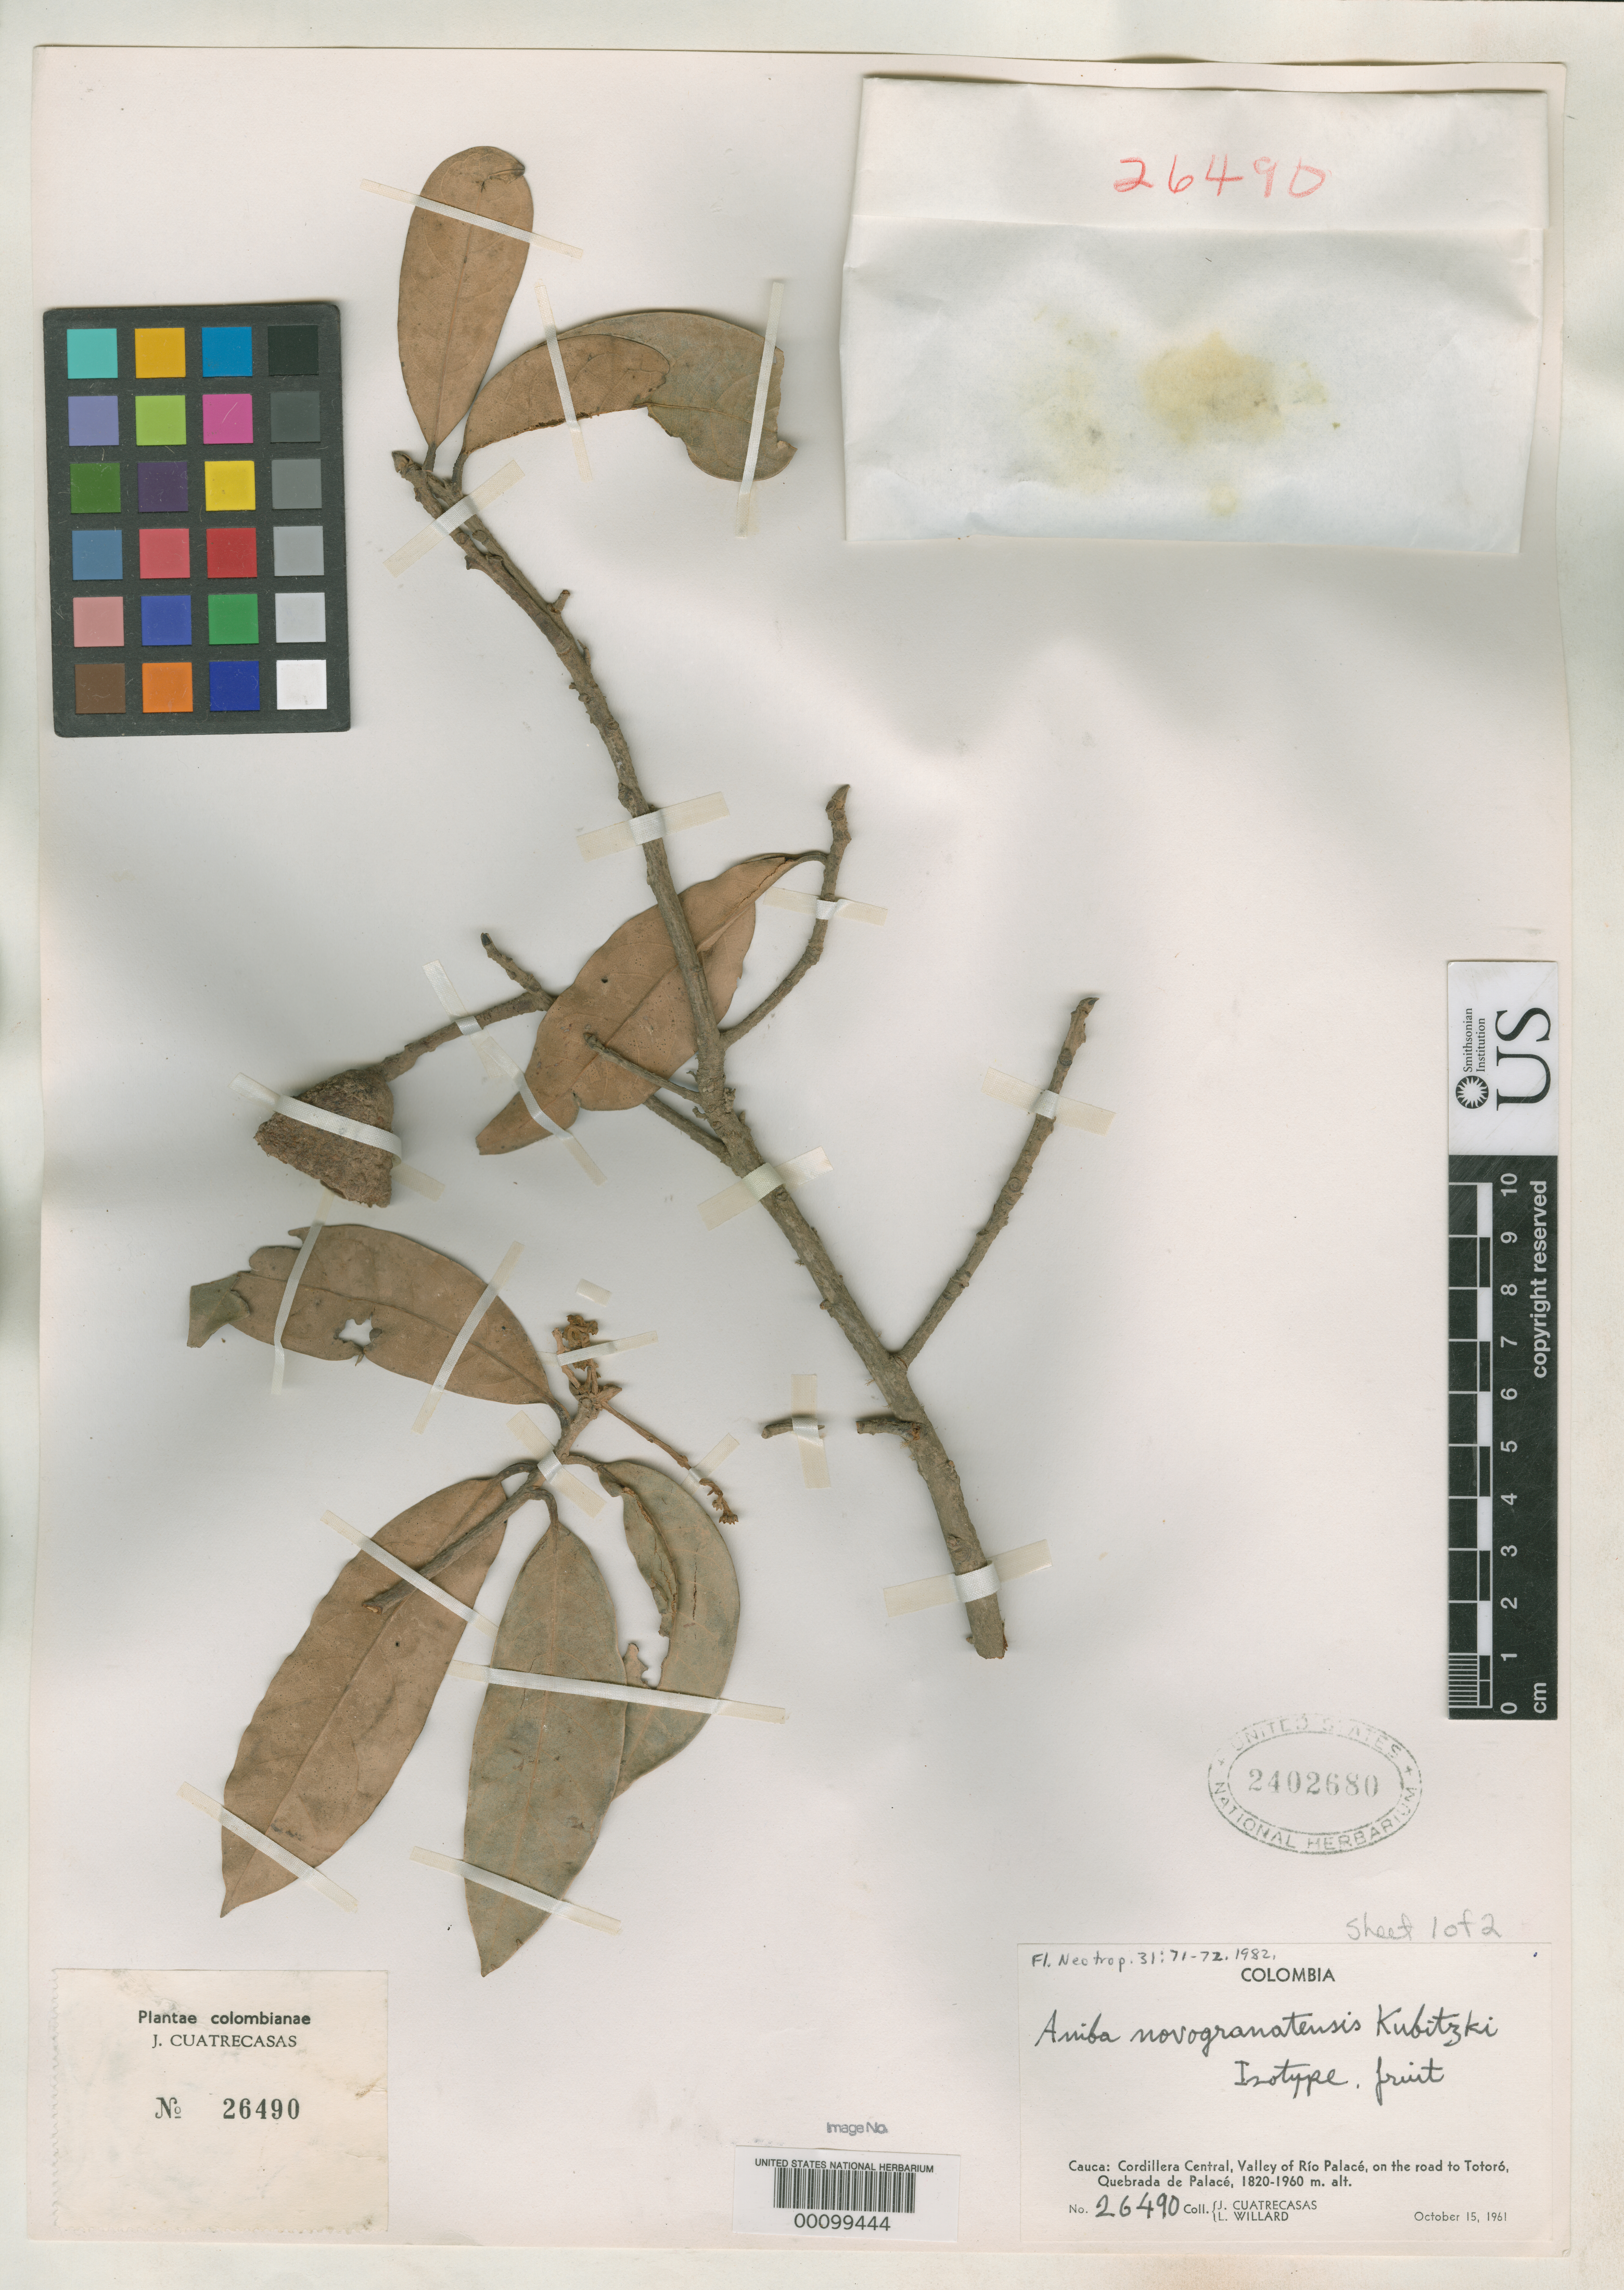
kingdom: Plantae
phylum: Tracheophyta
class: Magnoliopsida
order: Laurales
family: Lauraceae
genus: Aniba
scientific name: Aniba novogranatensis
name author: Kubitzki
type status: Isotype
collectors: J. Cuatrecasas & L. Willard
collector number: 26490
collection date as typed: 15 Oct 1961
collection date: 1961-10-15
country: Colombia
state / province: Cauca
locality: Cordillera Central, Valley of Rio Palacé on road to Totoró, Quebrada de Palacé.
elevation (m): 1820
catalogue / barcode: US 2402680